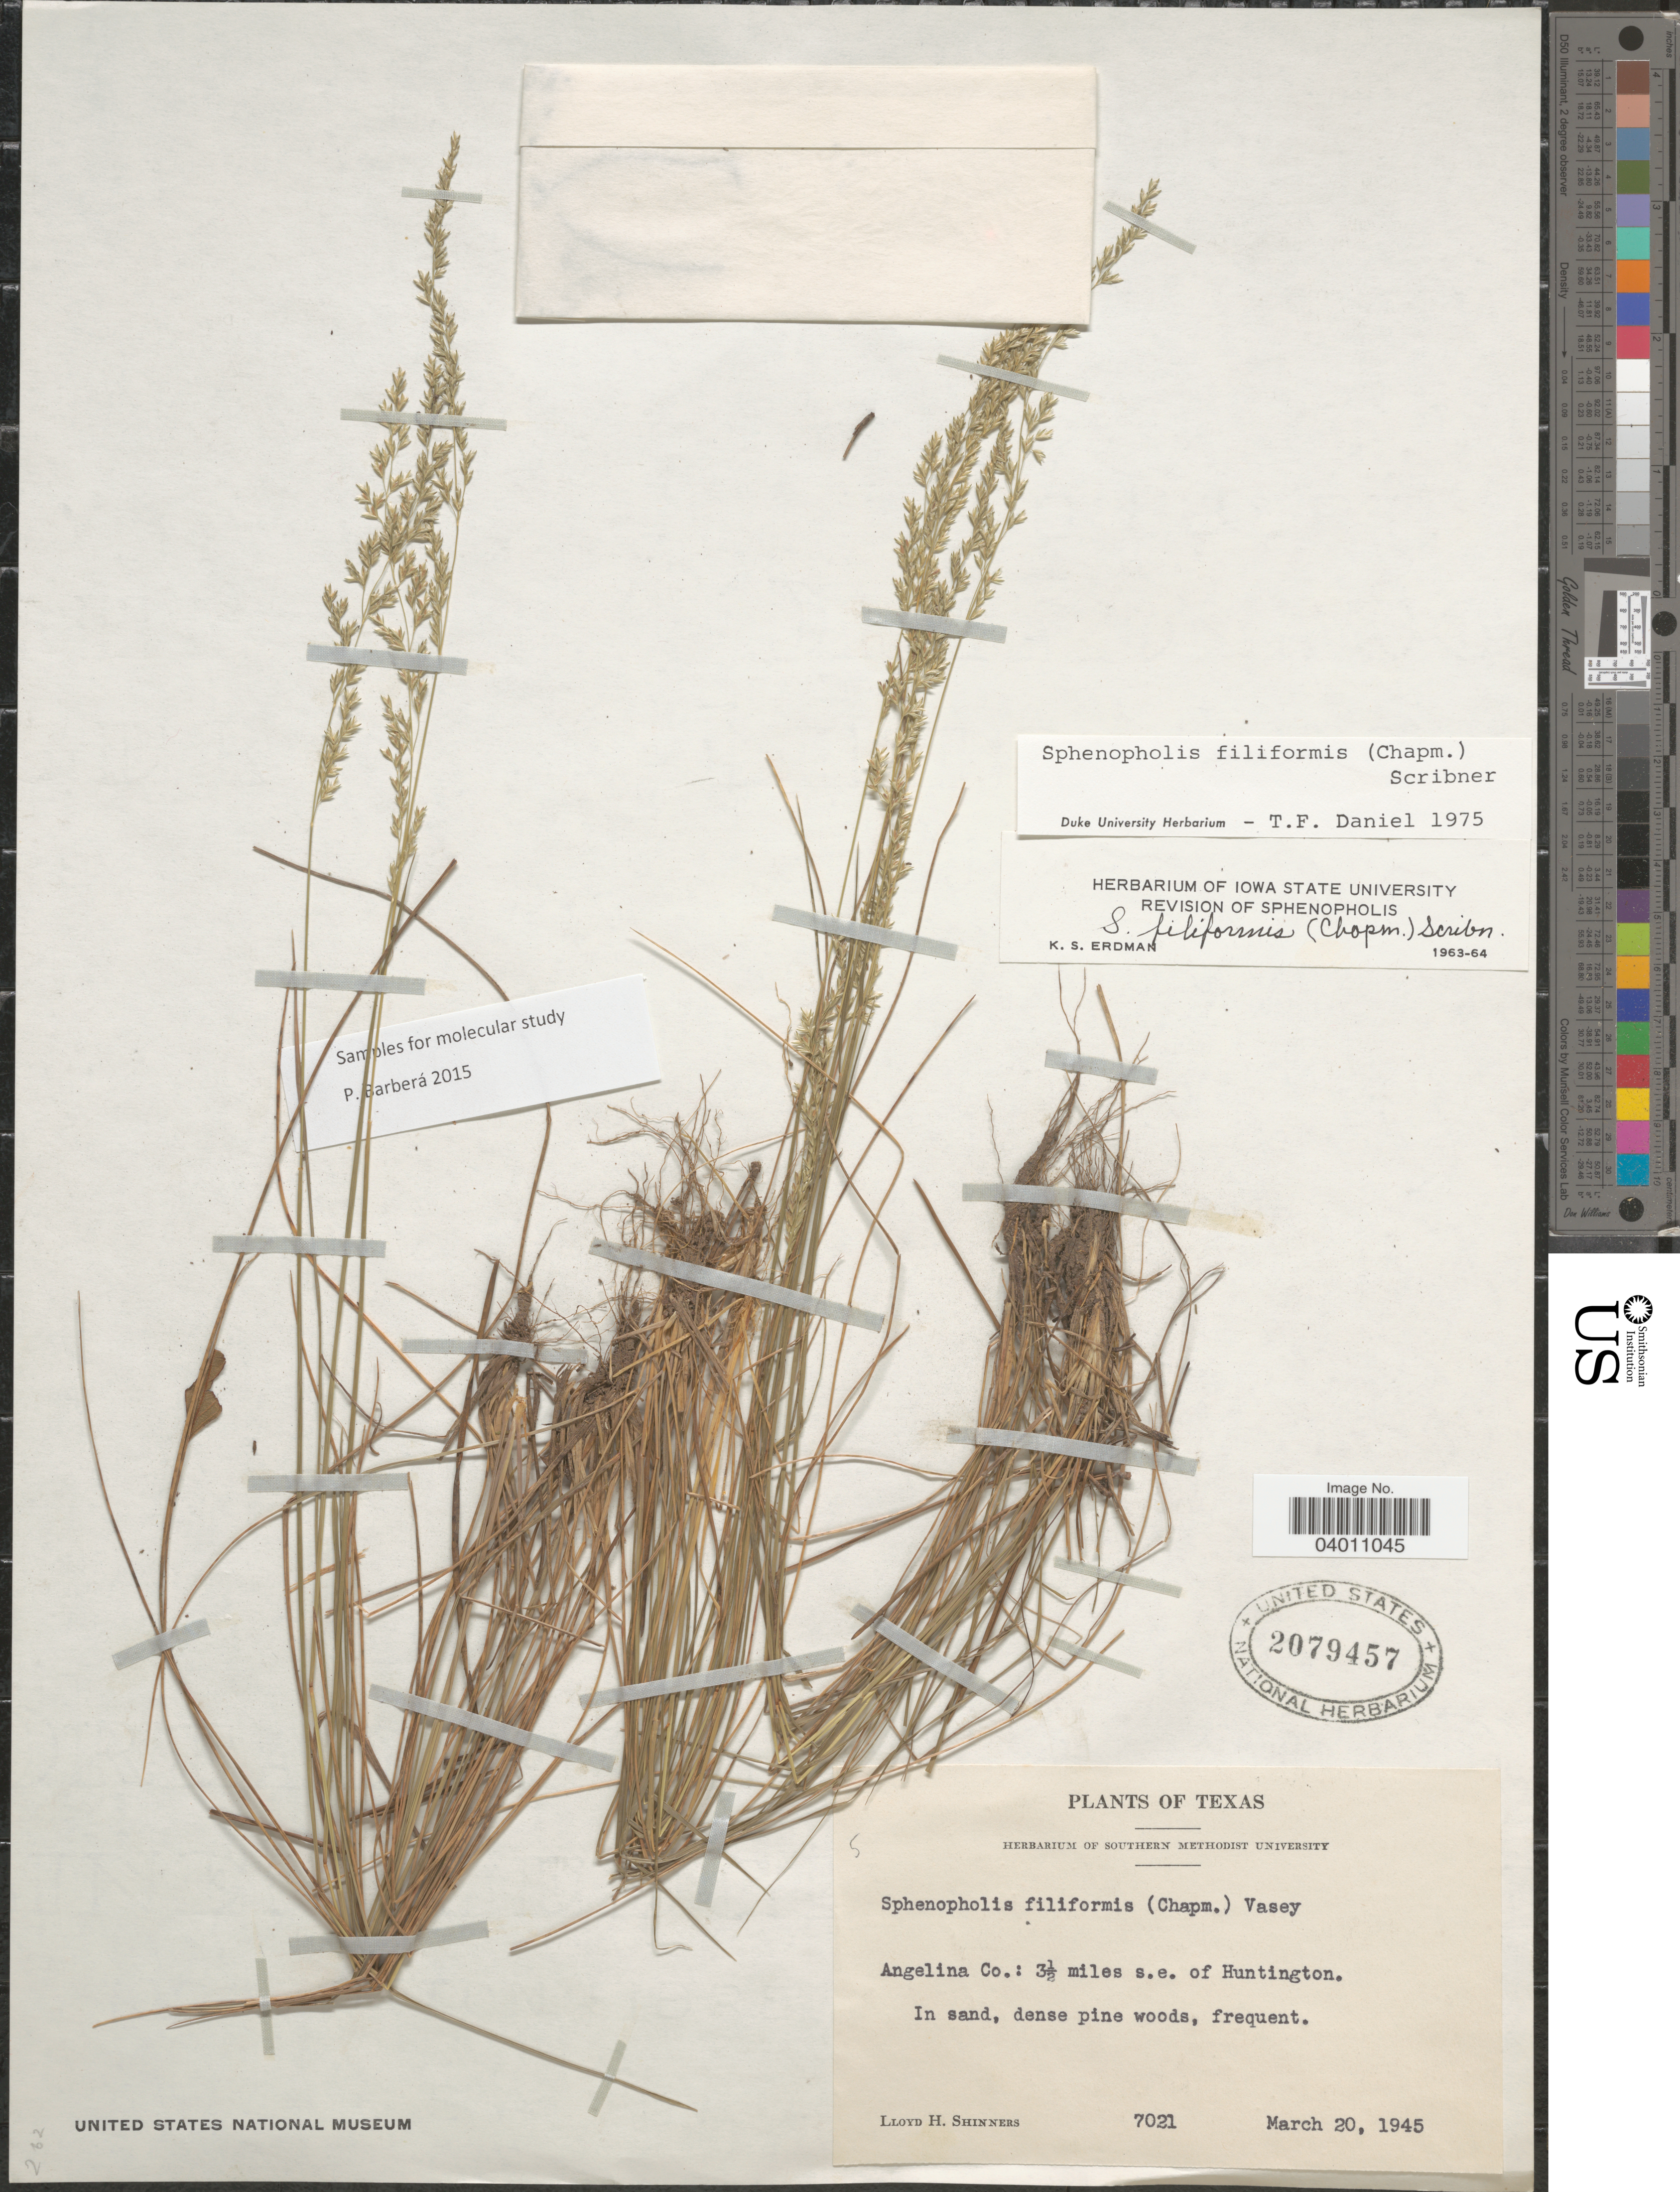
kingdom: Plantae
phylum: Tracheophyta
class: Liliopsida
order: Poales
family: Poaceae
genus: Sphenopholis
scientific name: Sphenopholis filiformis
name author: (Chapm.) Scribn.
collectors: L. H. Shinners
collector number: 7021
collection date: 1945-03-20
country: United States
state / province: Texas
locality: Angelina Co.: 3½ miles s.e. of Huntington.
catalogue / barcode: US 2079457